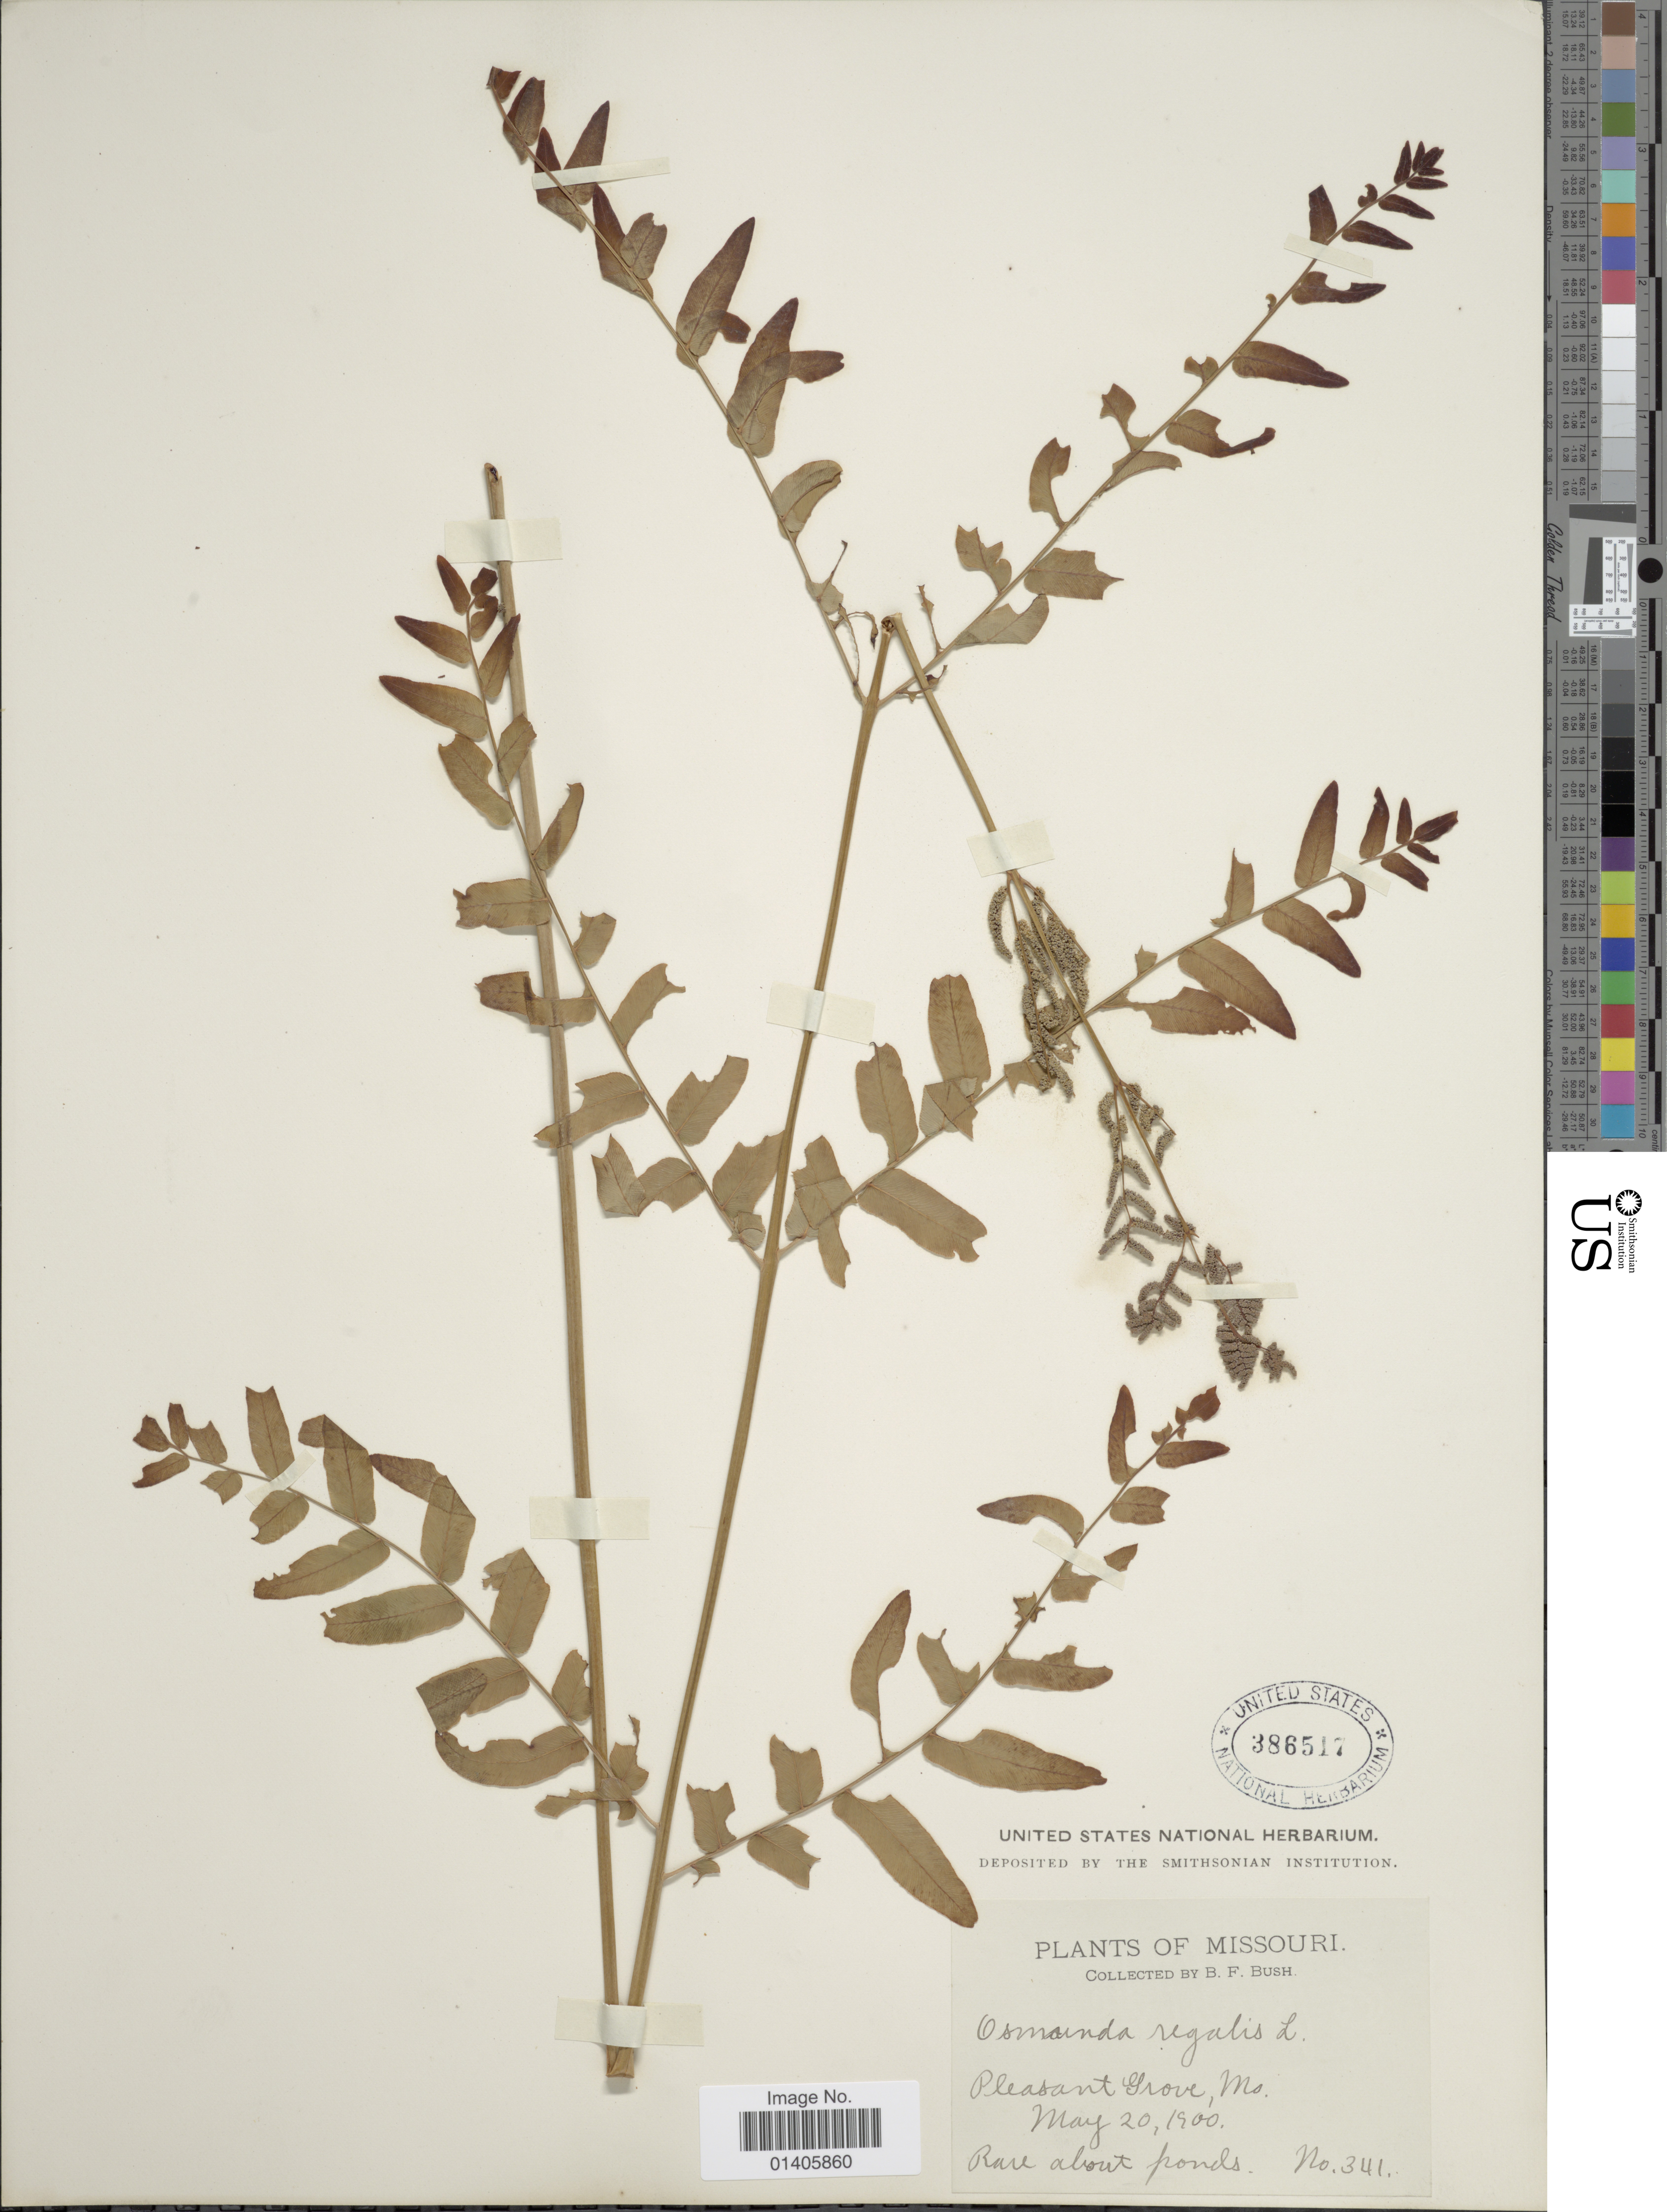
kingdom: Plantae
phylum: Tracheophyta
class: Polypodiopsida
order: Osmundales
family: Osmundaceae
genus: Osmunda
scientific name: Osmunda regalis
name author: L.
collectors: B. F. Bush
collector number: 341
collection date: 1900-05-20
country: United States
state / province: Missouri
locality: Pleasant Grove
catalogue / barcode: US 386517